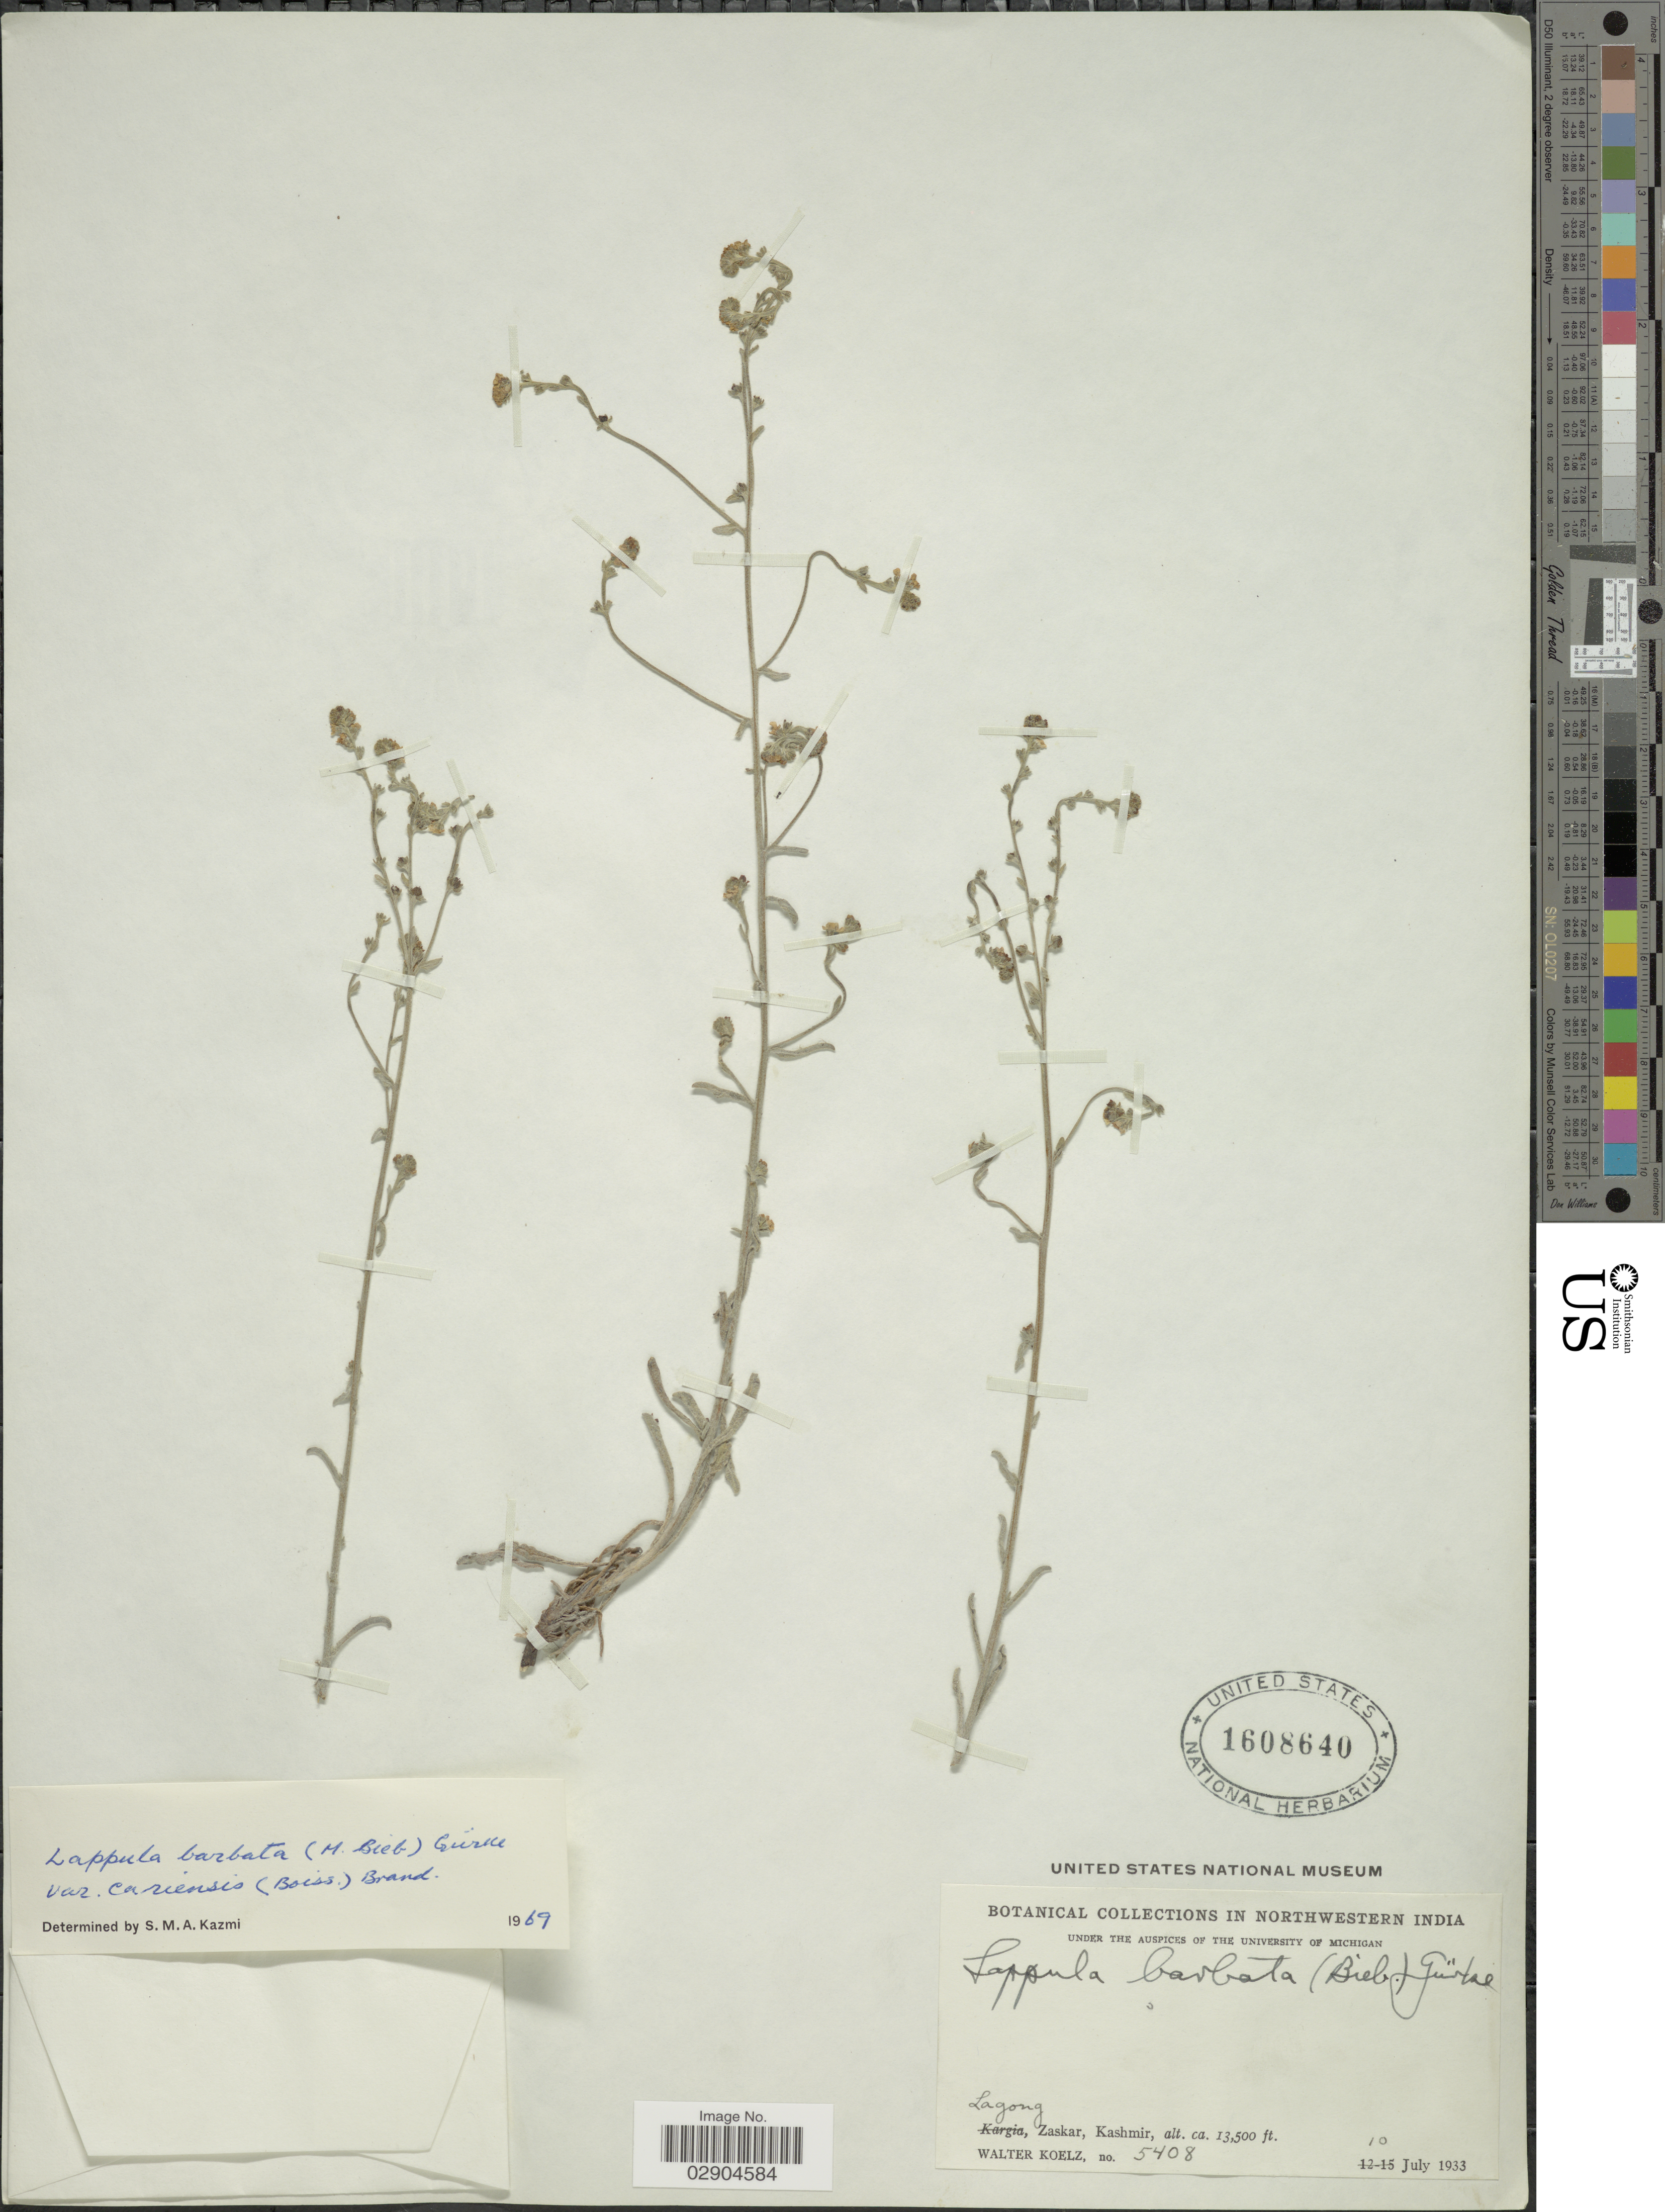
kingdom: Plantae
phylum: Tracheophyta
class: Magnoliopsida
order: Boraginales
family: Boraginaceae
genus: Lappula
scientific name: Lappula barbata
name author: (M. Bieb.) Gürke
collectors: W. N. Koelz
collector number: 5408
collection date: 1933-07-10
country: India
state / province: Jammu and Kashmir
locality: In Northwestern India. Lagong, Zaskar, Kashmir.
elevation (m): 4115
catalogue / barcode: US 1608640